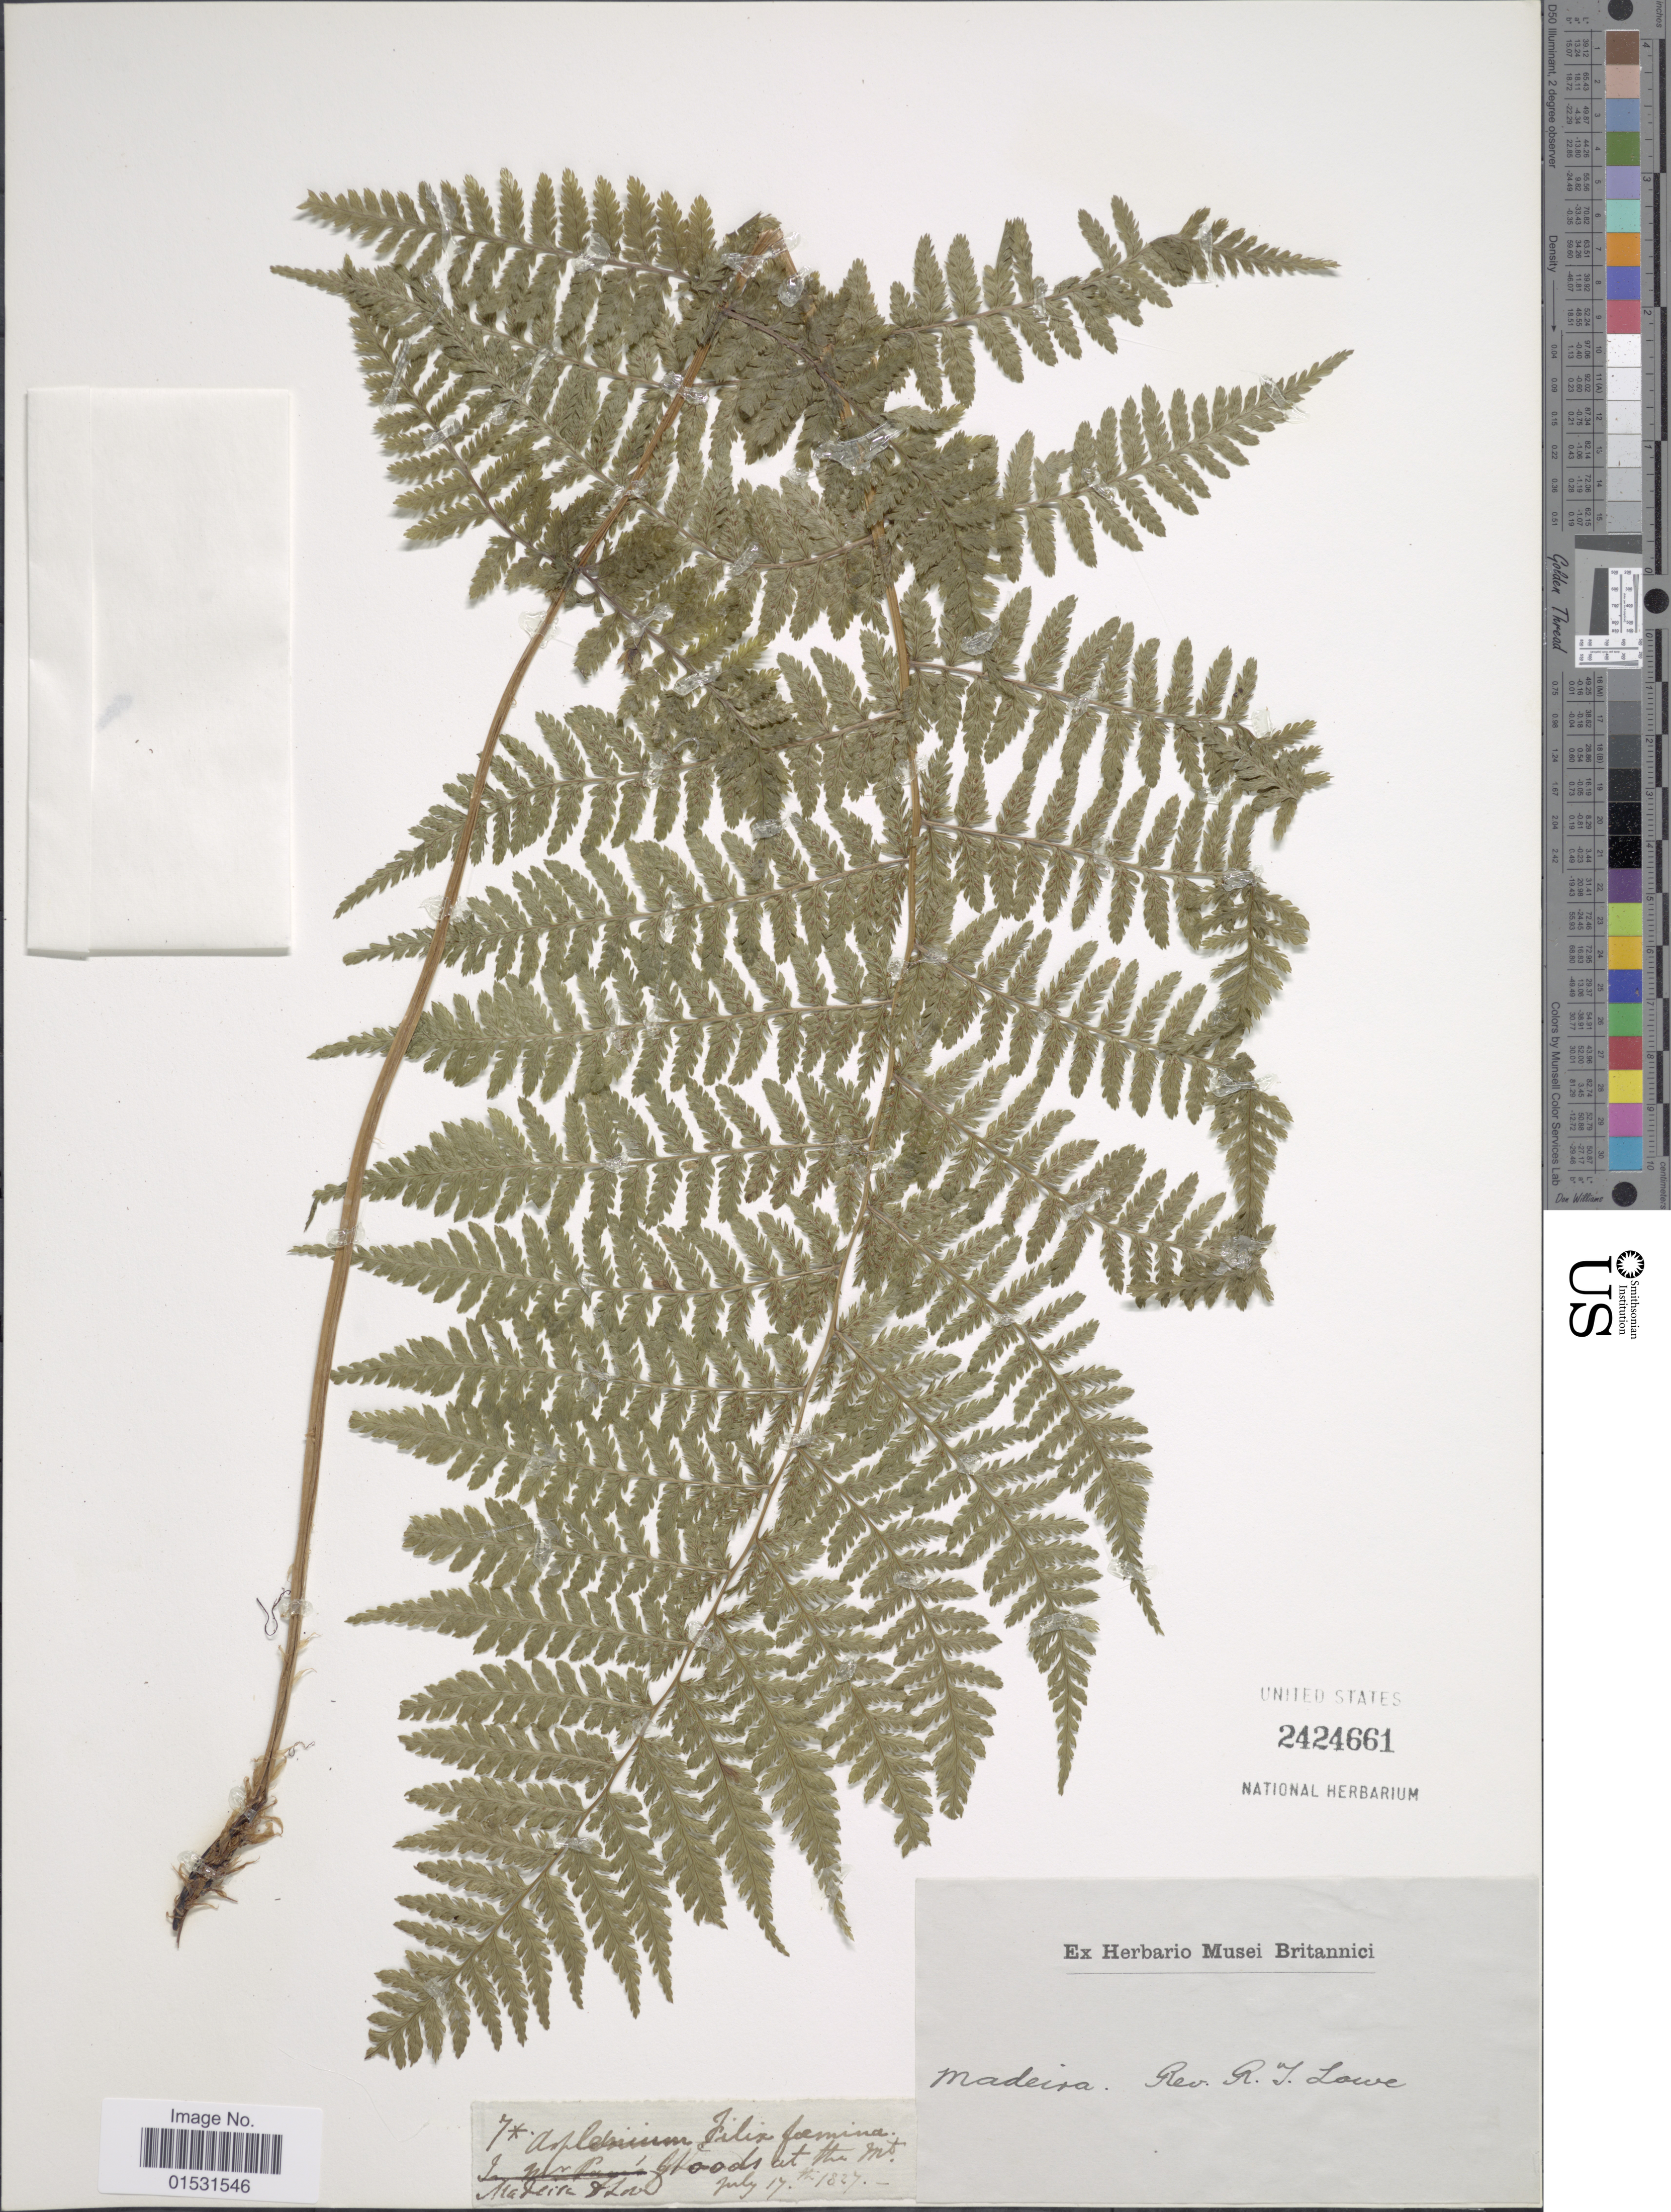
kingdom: Plantae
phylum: Tracheophyta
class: Polypodiopsida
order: Polypodiales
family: Athyriaceae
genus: Athyrium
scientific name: Athyrium filix-femina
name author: (L.) Roth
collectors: R. T. Lowe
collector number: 7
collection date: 1827-07-17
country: Portugal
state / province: Madeira (Aut. Reg.)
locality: Woods at the Mt. Madeira.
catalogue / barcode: US 2424661